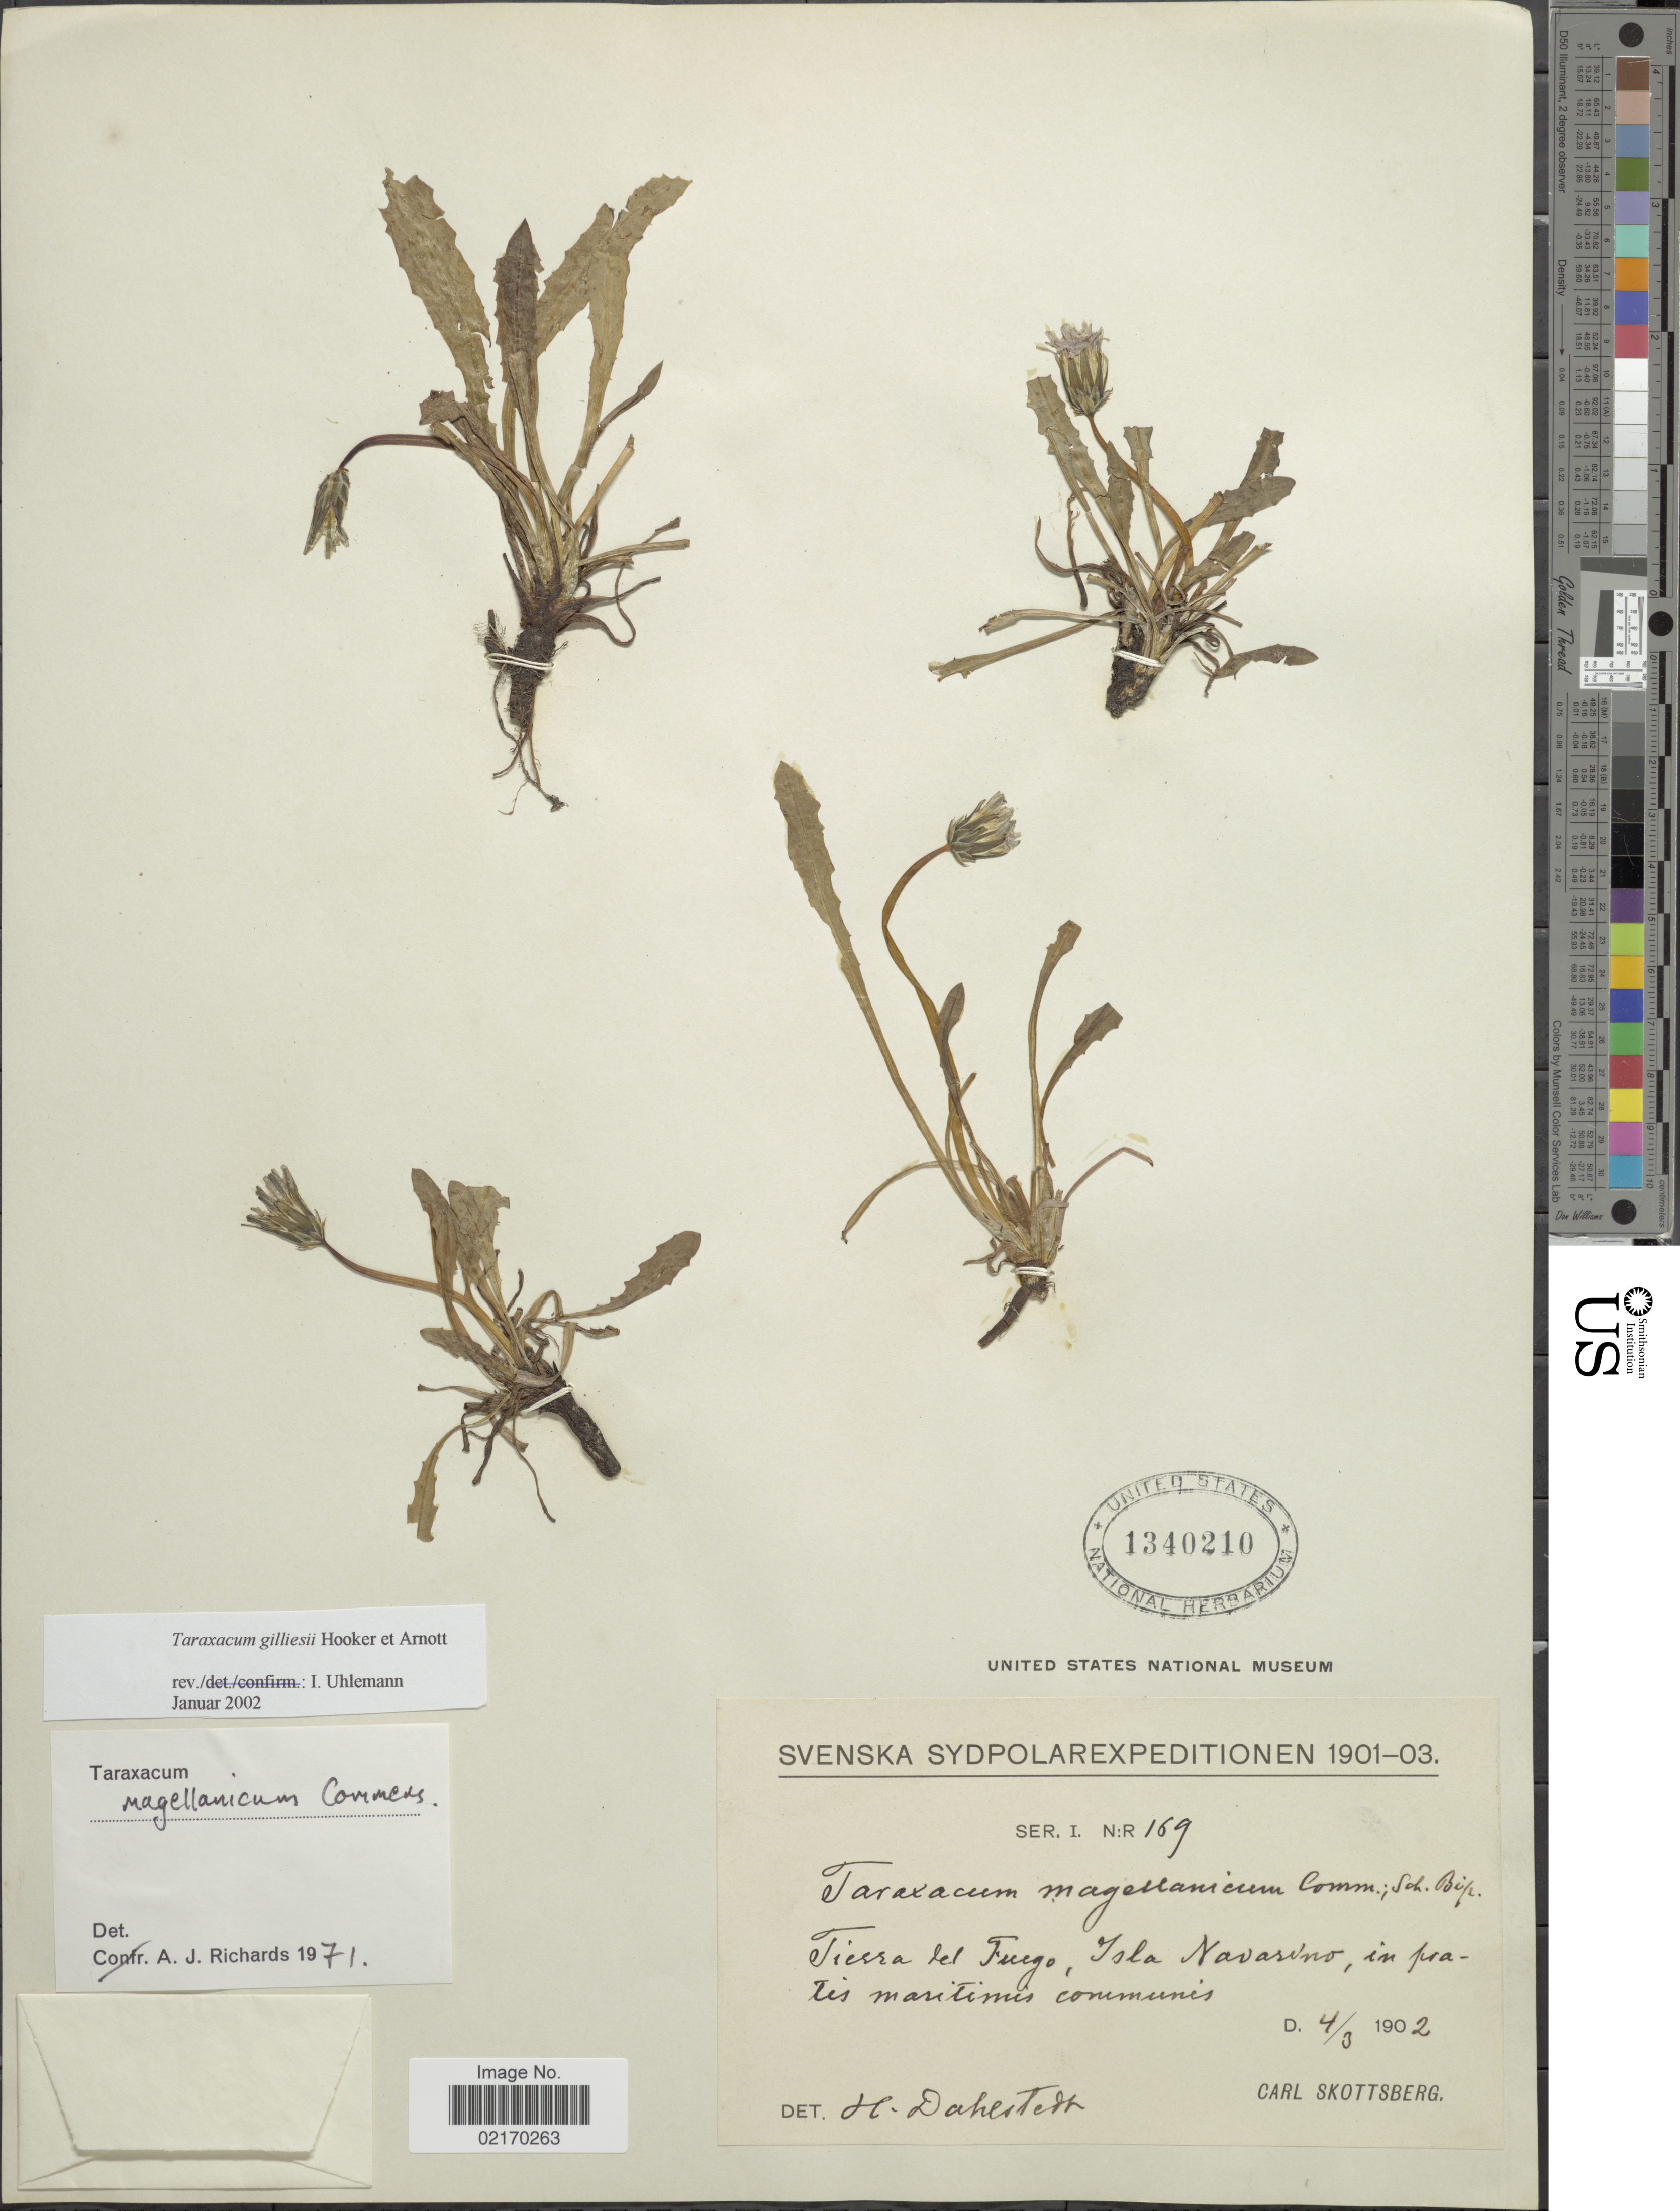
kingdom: Plantae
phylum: Tracheophyta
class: Magnoliopsida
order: Asterales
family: Asteraceae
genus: Taraxacum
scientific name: Taraxacum gilliesii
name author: Hook. & Arn.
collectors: C. Skottsberg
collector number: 169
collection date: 1902-03-04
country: Argentina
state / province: Tierra del Fuego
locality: Isla Navarino.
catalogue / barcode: US 1340210